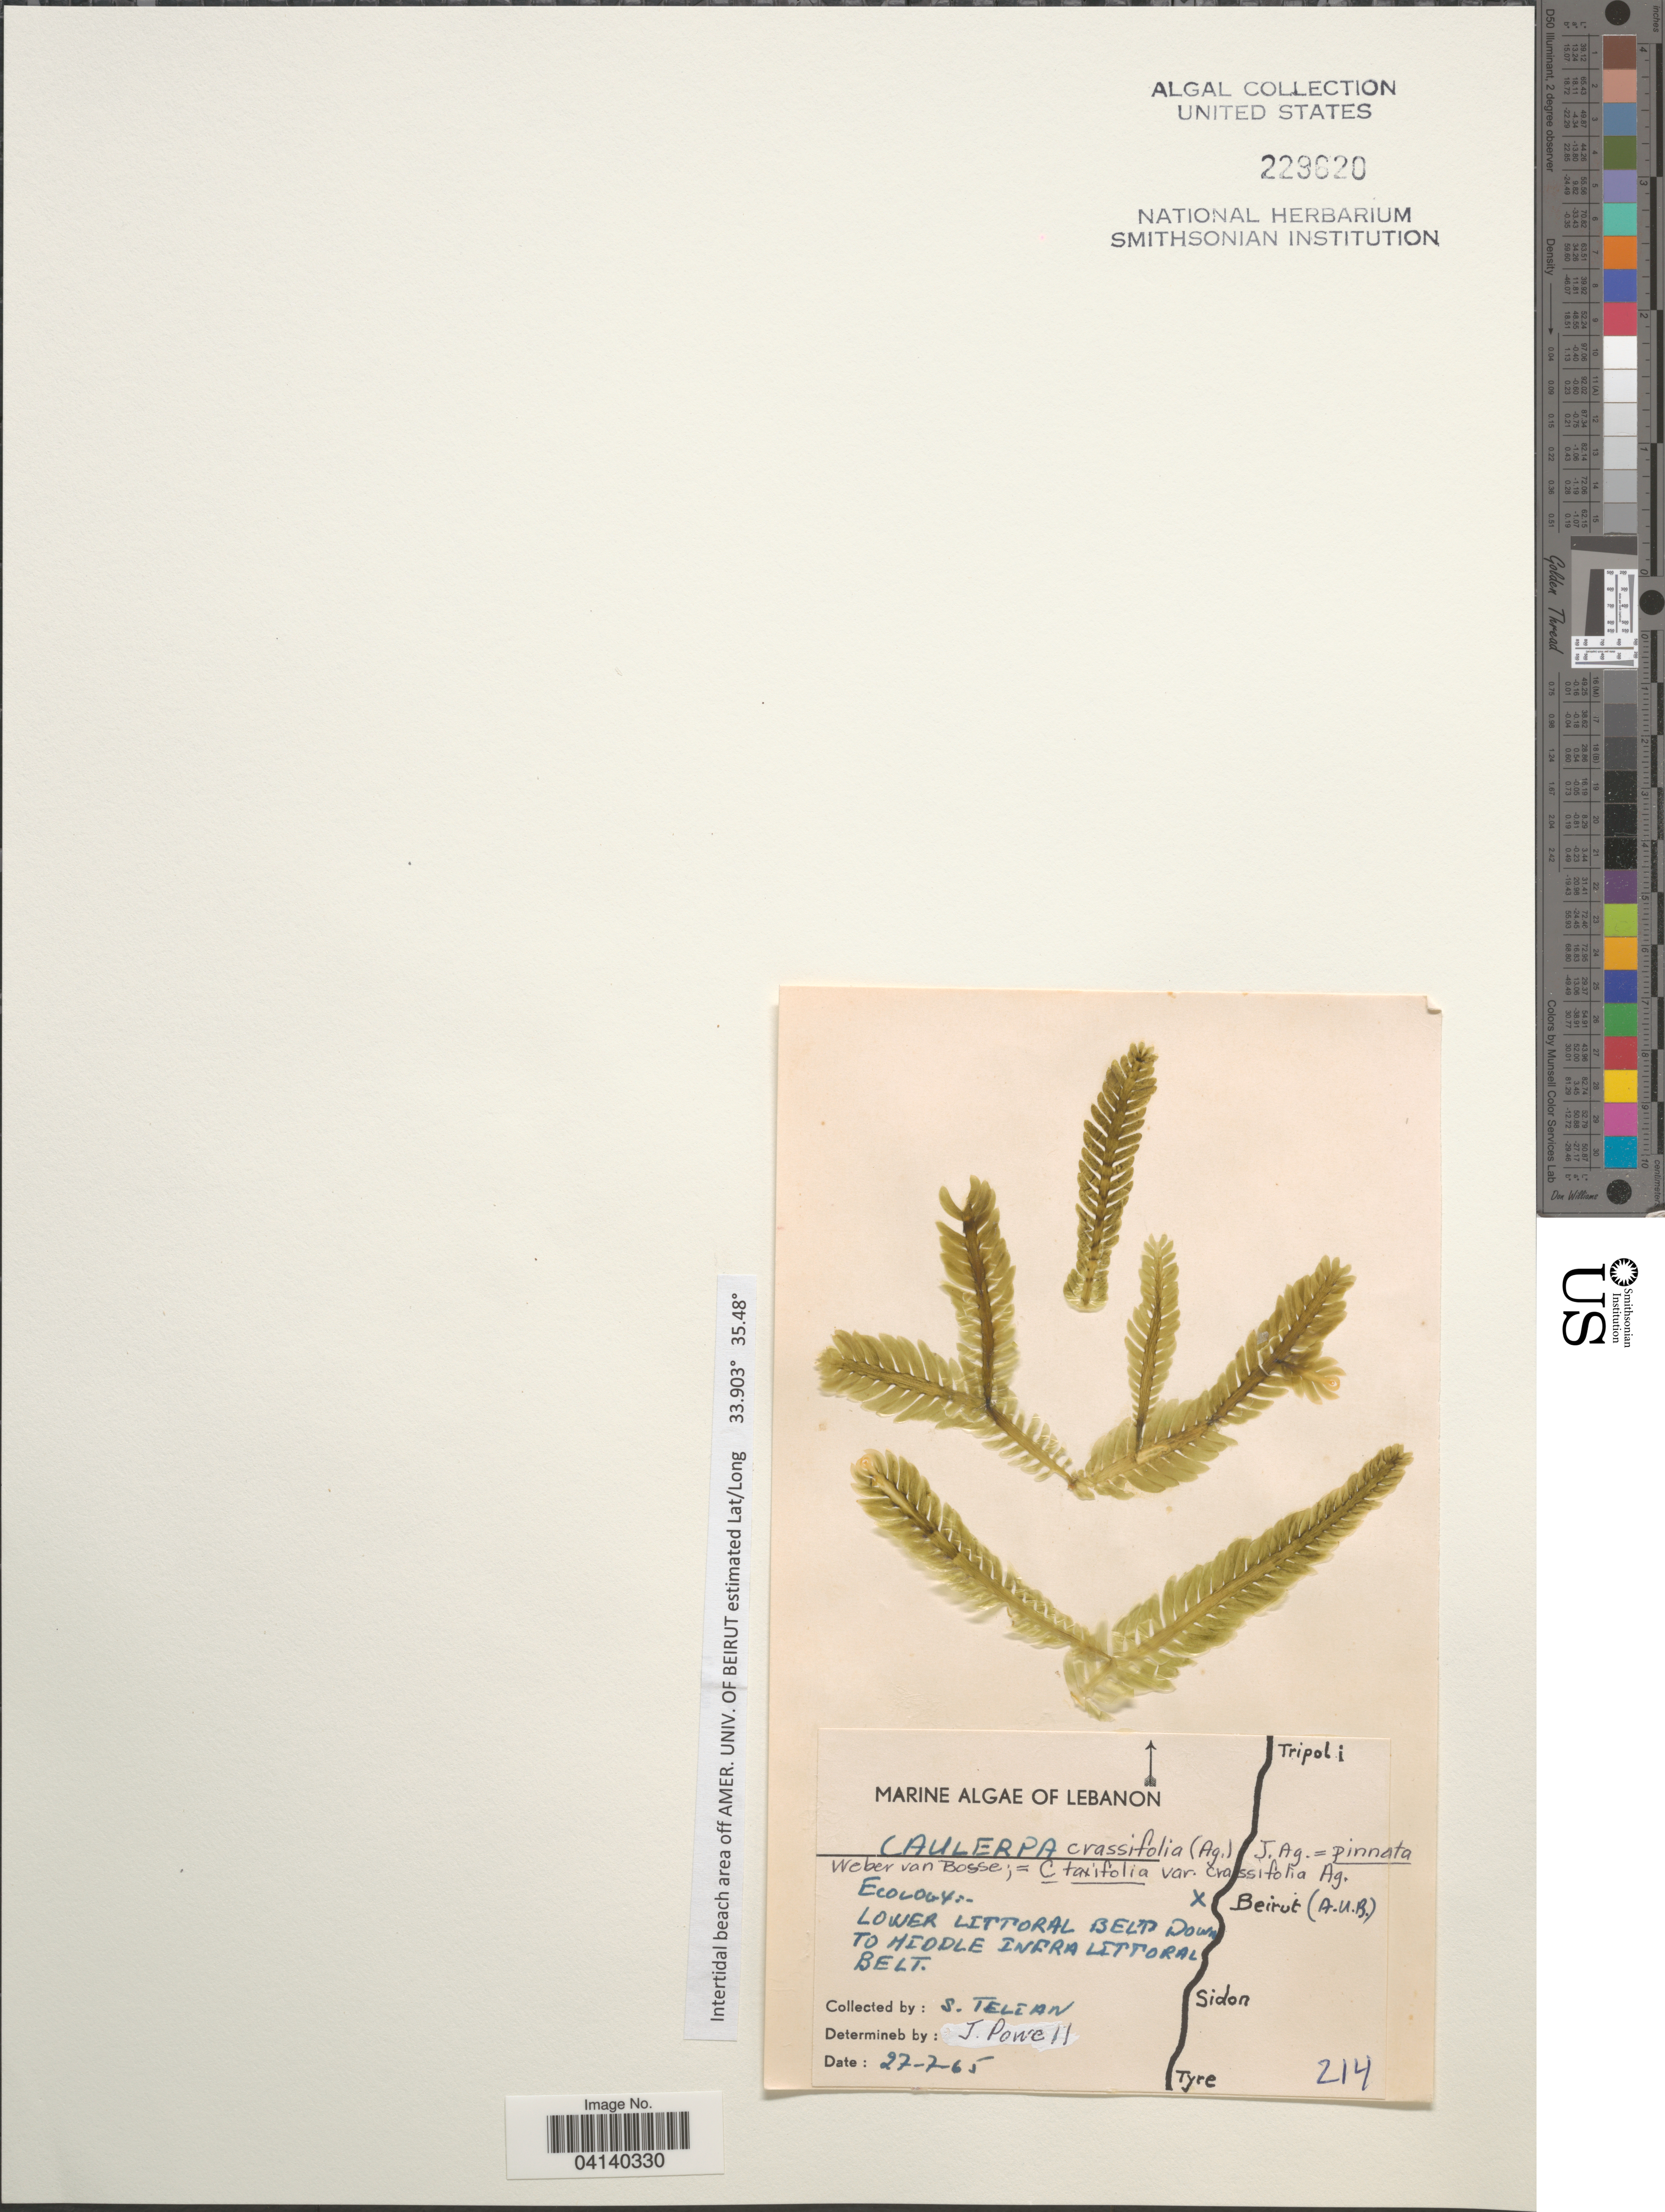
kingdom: Plantae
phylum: Chlorophyta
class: Ulvophyceae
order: Ulvales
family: Ulvaceae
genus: Ulva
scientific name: Ulva linza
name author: L.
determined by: Algae name updating Project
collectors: S. Telian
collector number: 214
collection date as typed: Transcribed d/m/y: 27/7/65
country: Lebanon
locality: Lower Littoral Belt down to Middle Infra Littoral Belt. Off Amer. Univ. of Beirut.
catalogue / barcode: US 229620